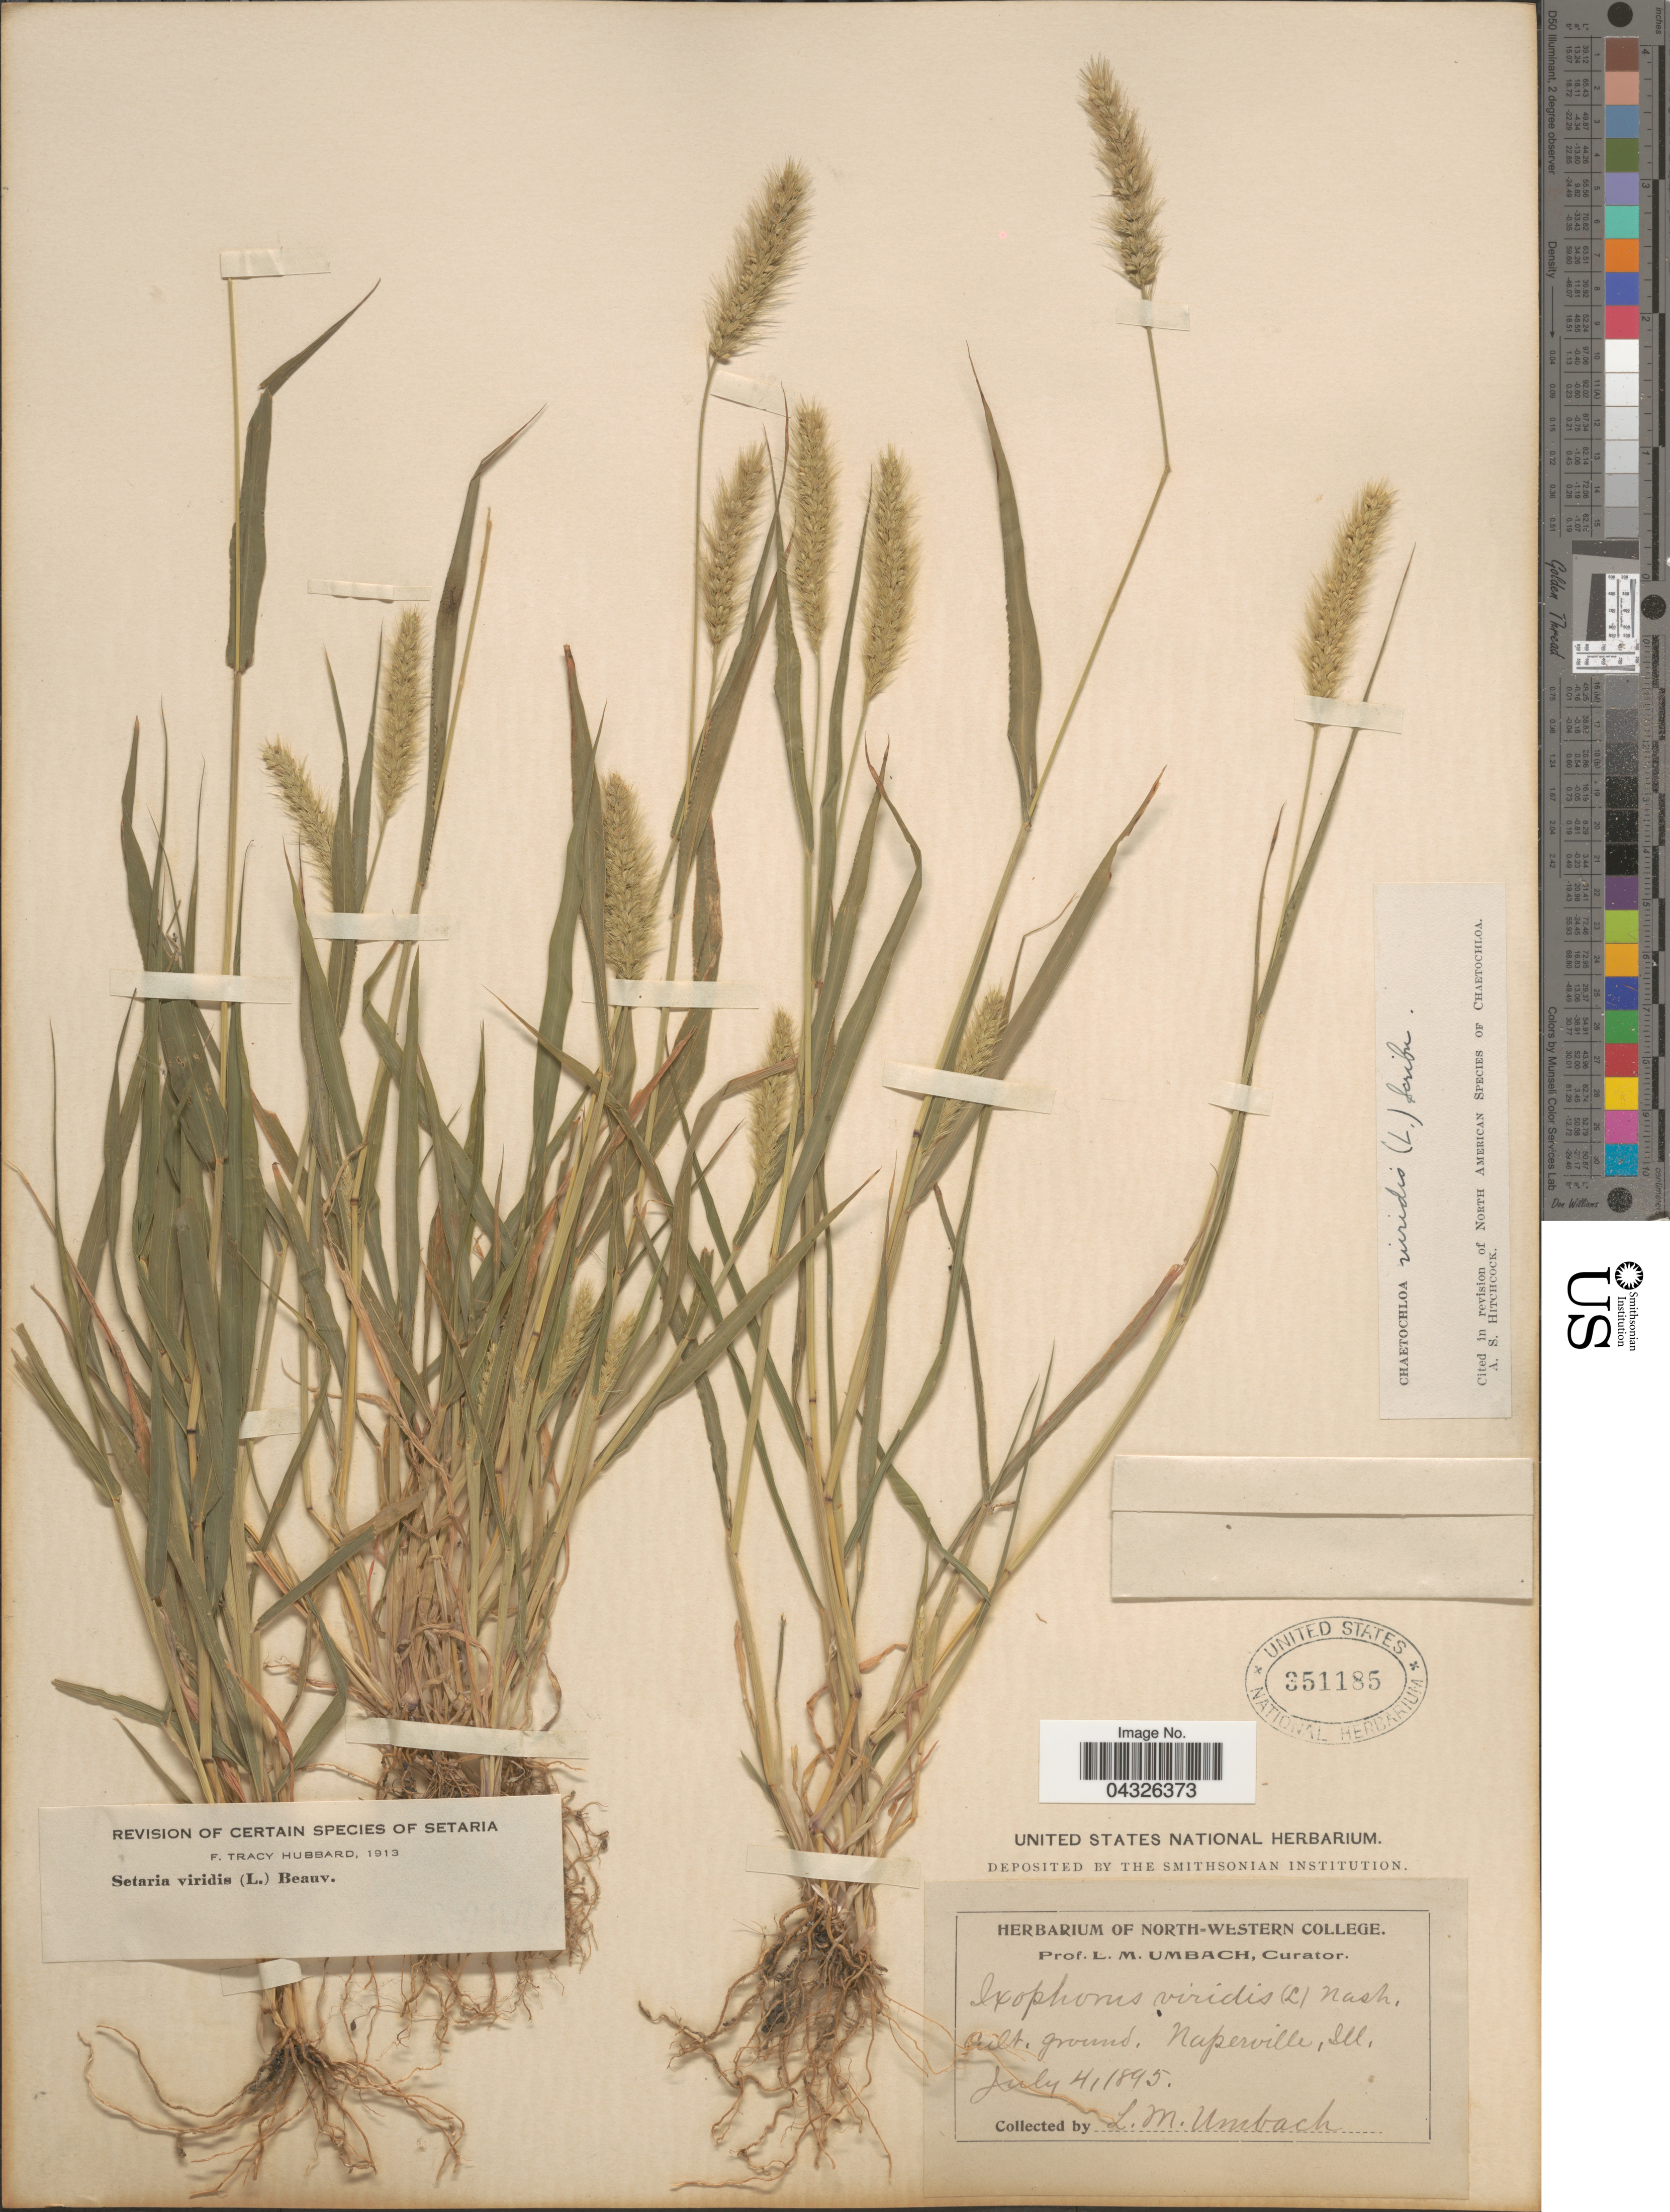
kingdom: Plantae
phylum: Tracheophyta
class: Liliopsida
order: Poales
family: Poaceae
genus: Setaria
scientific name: Setaria viridis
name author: (L.) P. Beauv.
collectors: L. M. Umbach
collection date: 1895-07-04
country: United States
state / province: Illinois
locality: Cult. ground, Naperville.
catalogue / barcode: US 351185